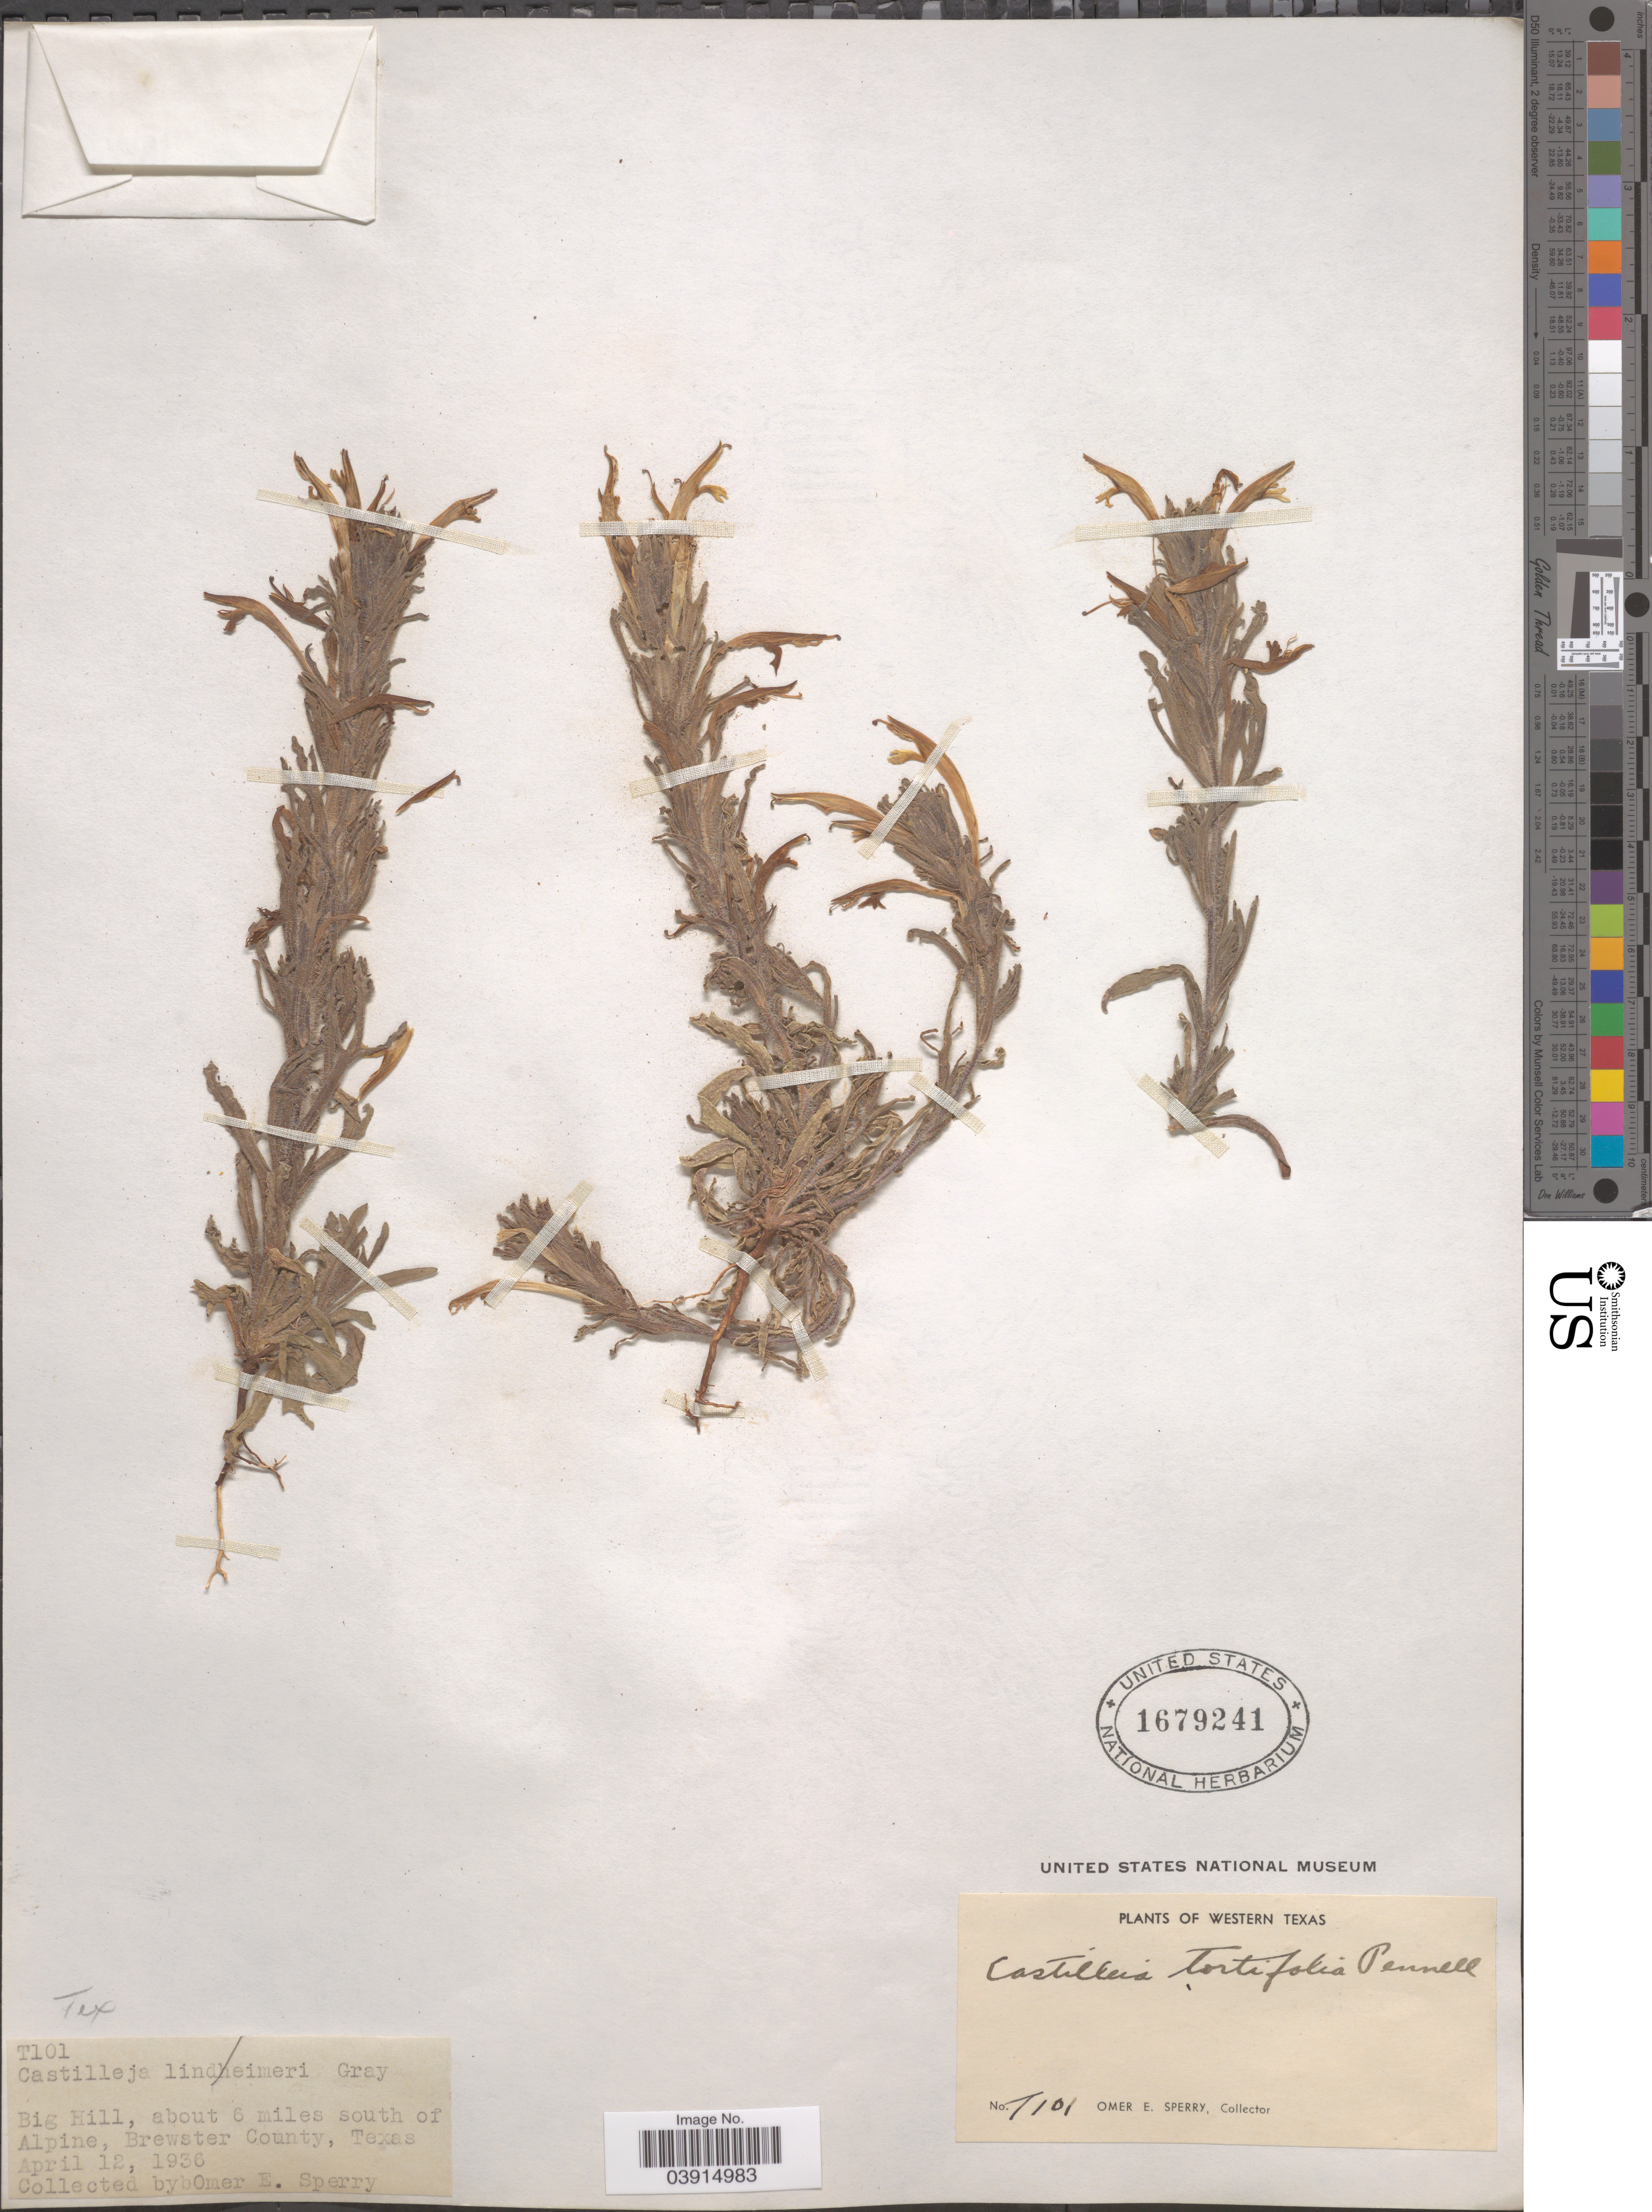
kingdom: Plantae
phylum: Tracheophyta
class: Magnoliopsida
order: Lamiales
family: Orobanchaceae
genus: Castilleja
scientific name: Castilleja sp.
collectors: O. E. Sperry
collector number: T101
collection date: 1936-04-12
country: United States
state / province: Texas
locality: Big Hill, about 6 miles south of Alpine, Brewster County. Western Texas.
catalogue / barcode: US 1679241